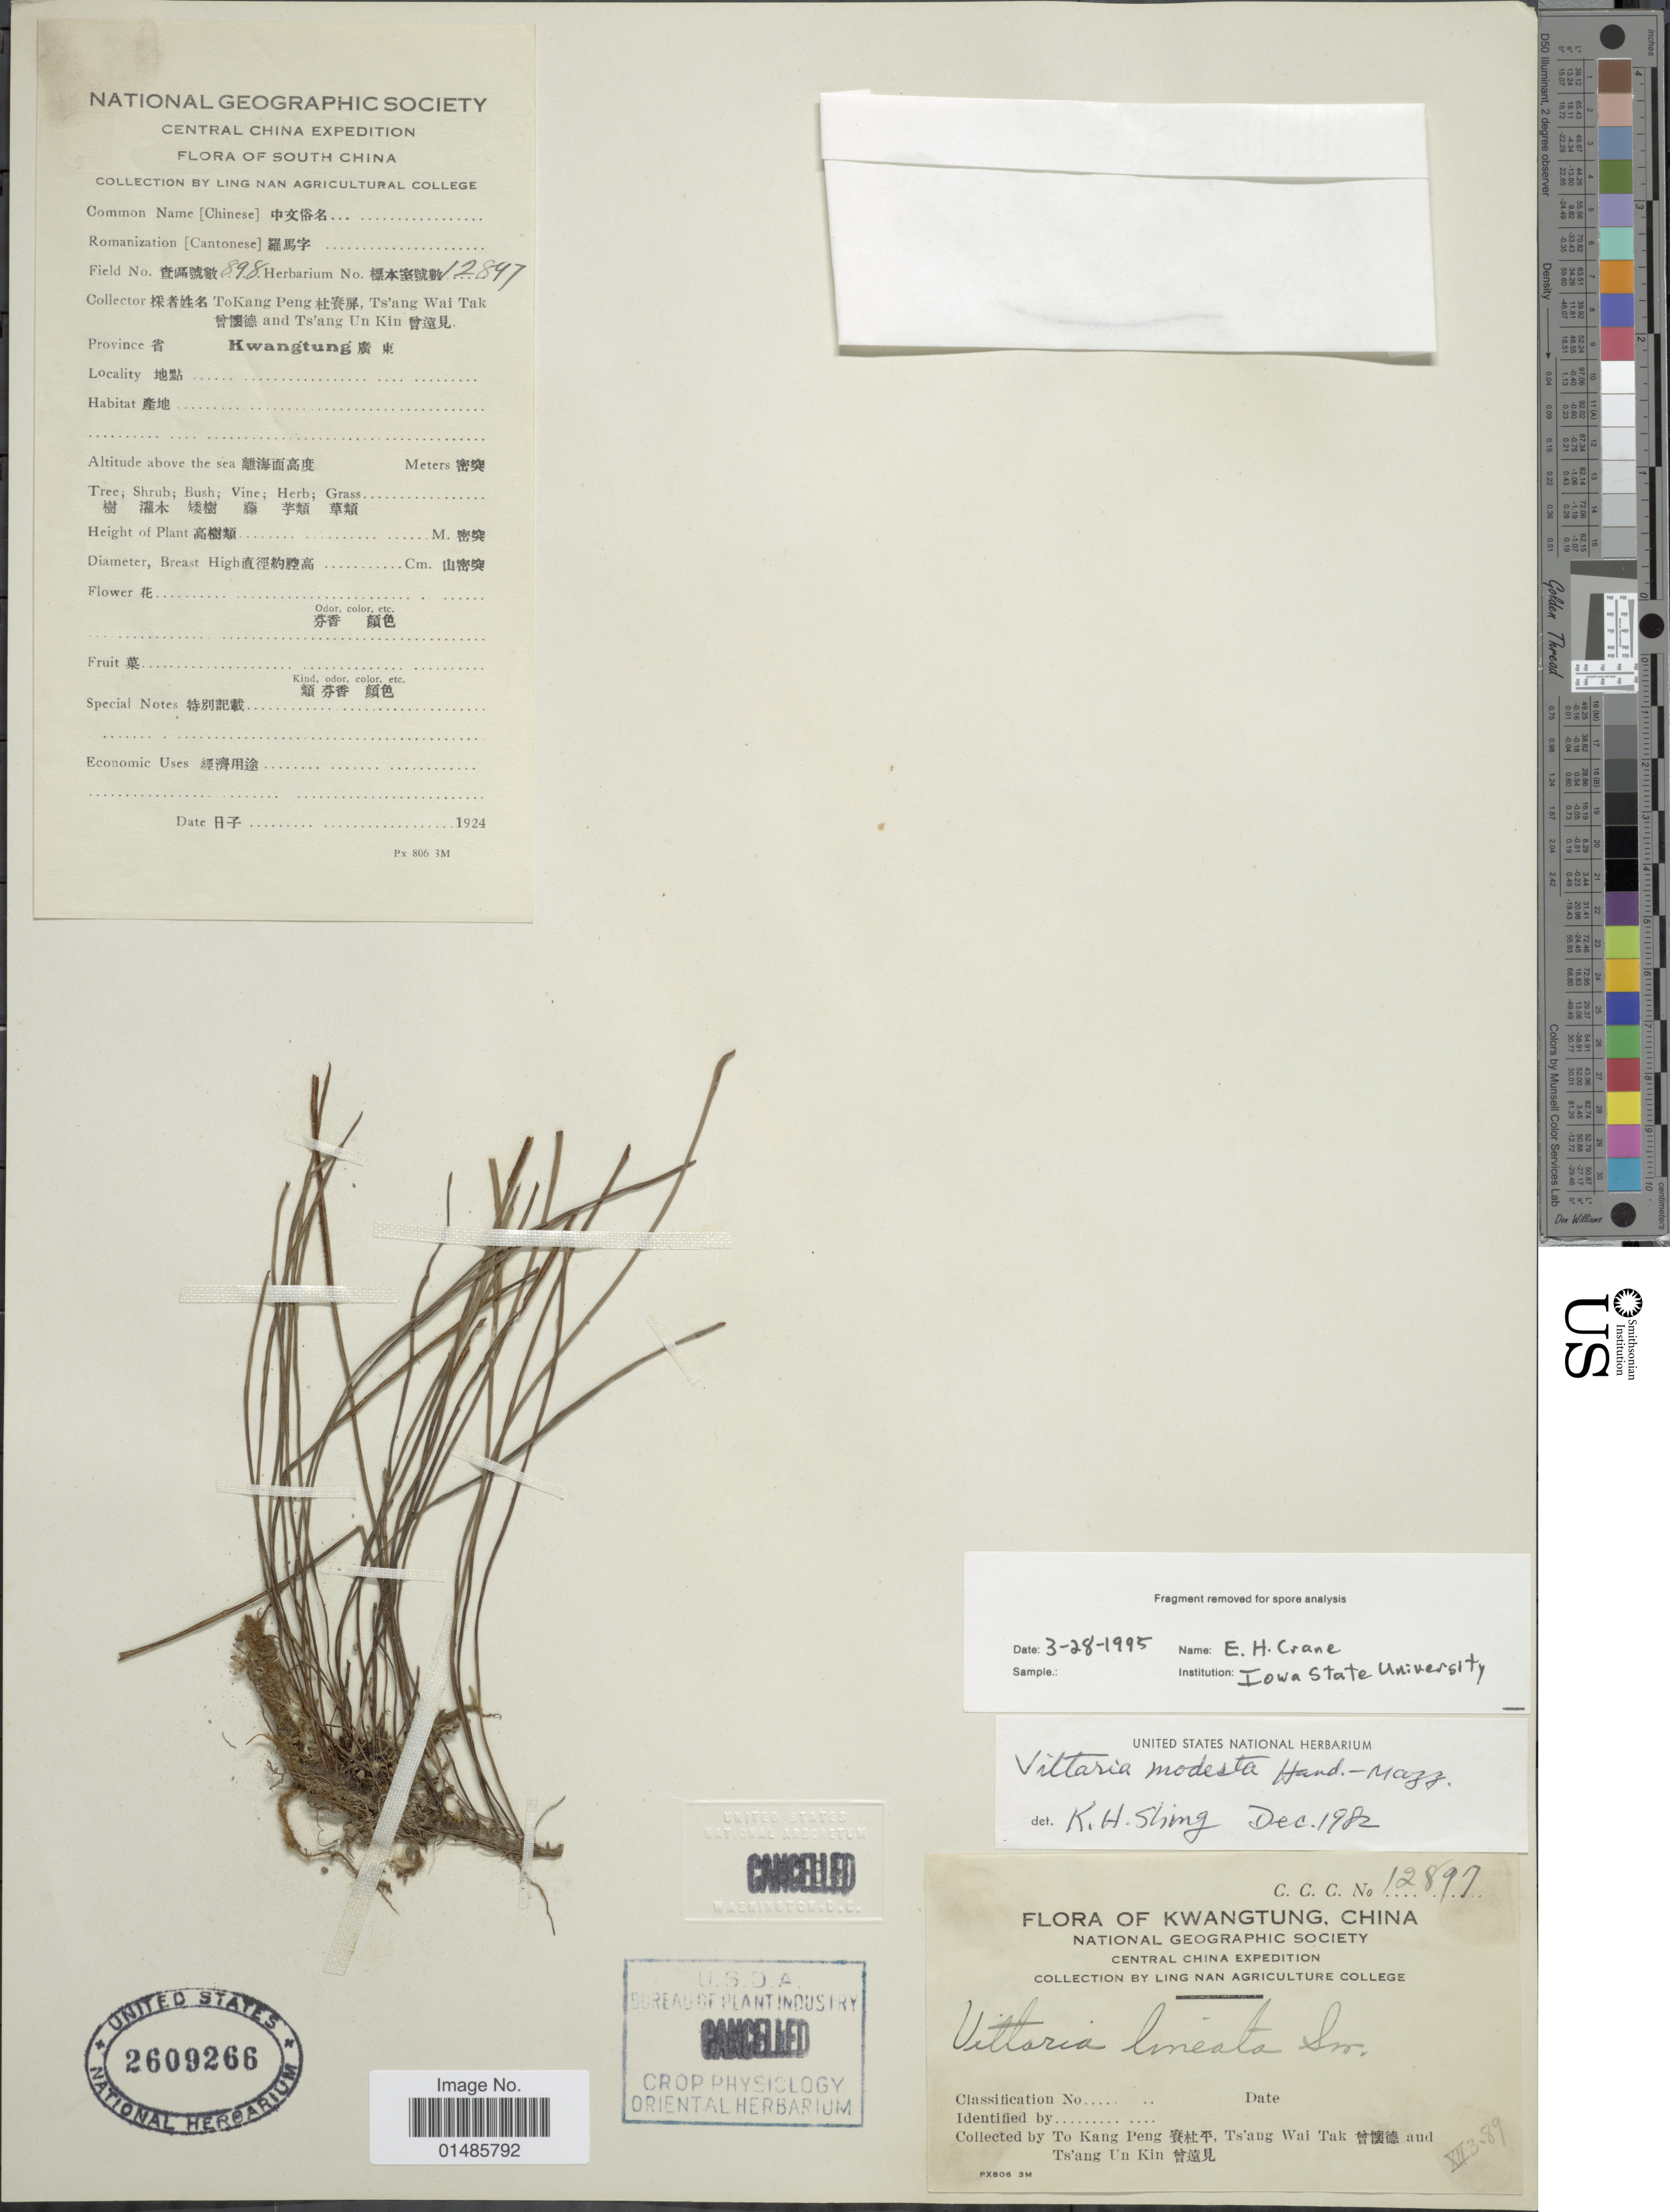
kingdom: Plantae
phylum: Tracheophyta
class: Polypodiopsida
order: Polypodiales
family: Pteridaceae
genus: Haplopteris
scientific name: Haplopteris modesta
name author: (Hand.-Mazz.) E.H. Crane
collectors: T. K. Peng, T. Tak & T. Kin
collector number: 898/12897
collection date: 1924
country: China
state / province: Guangdong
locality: South China. Province Kwangtung X.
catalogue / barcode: US 2609266